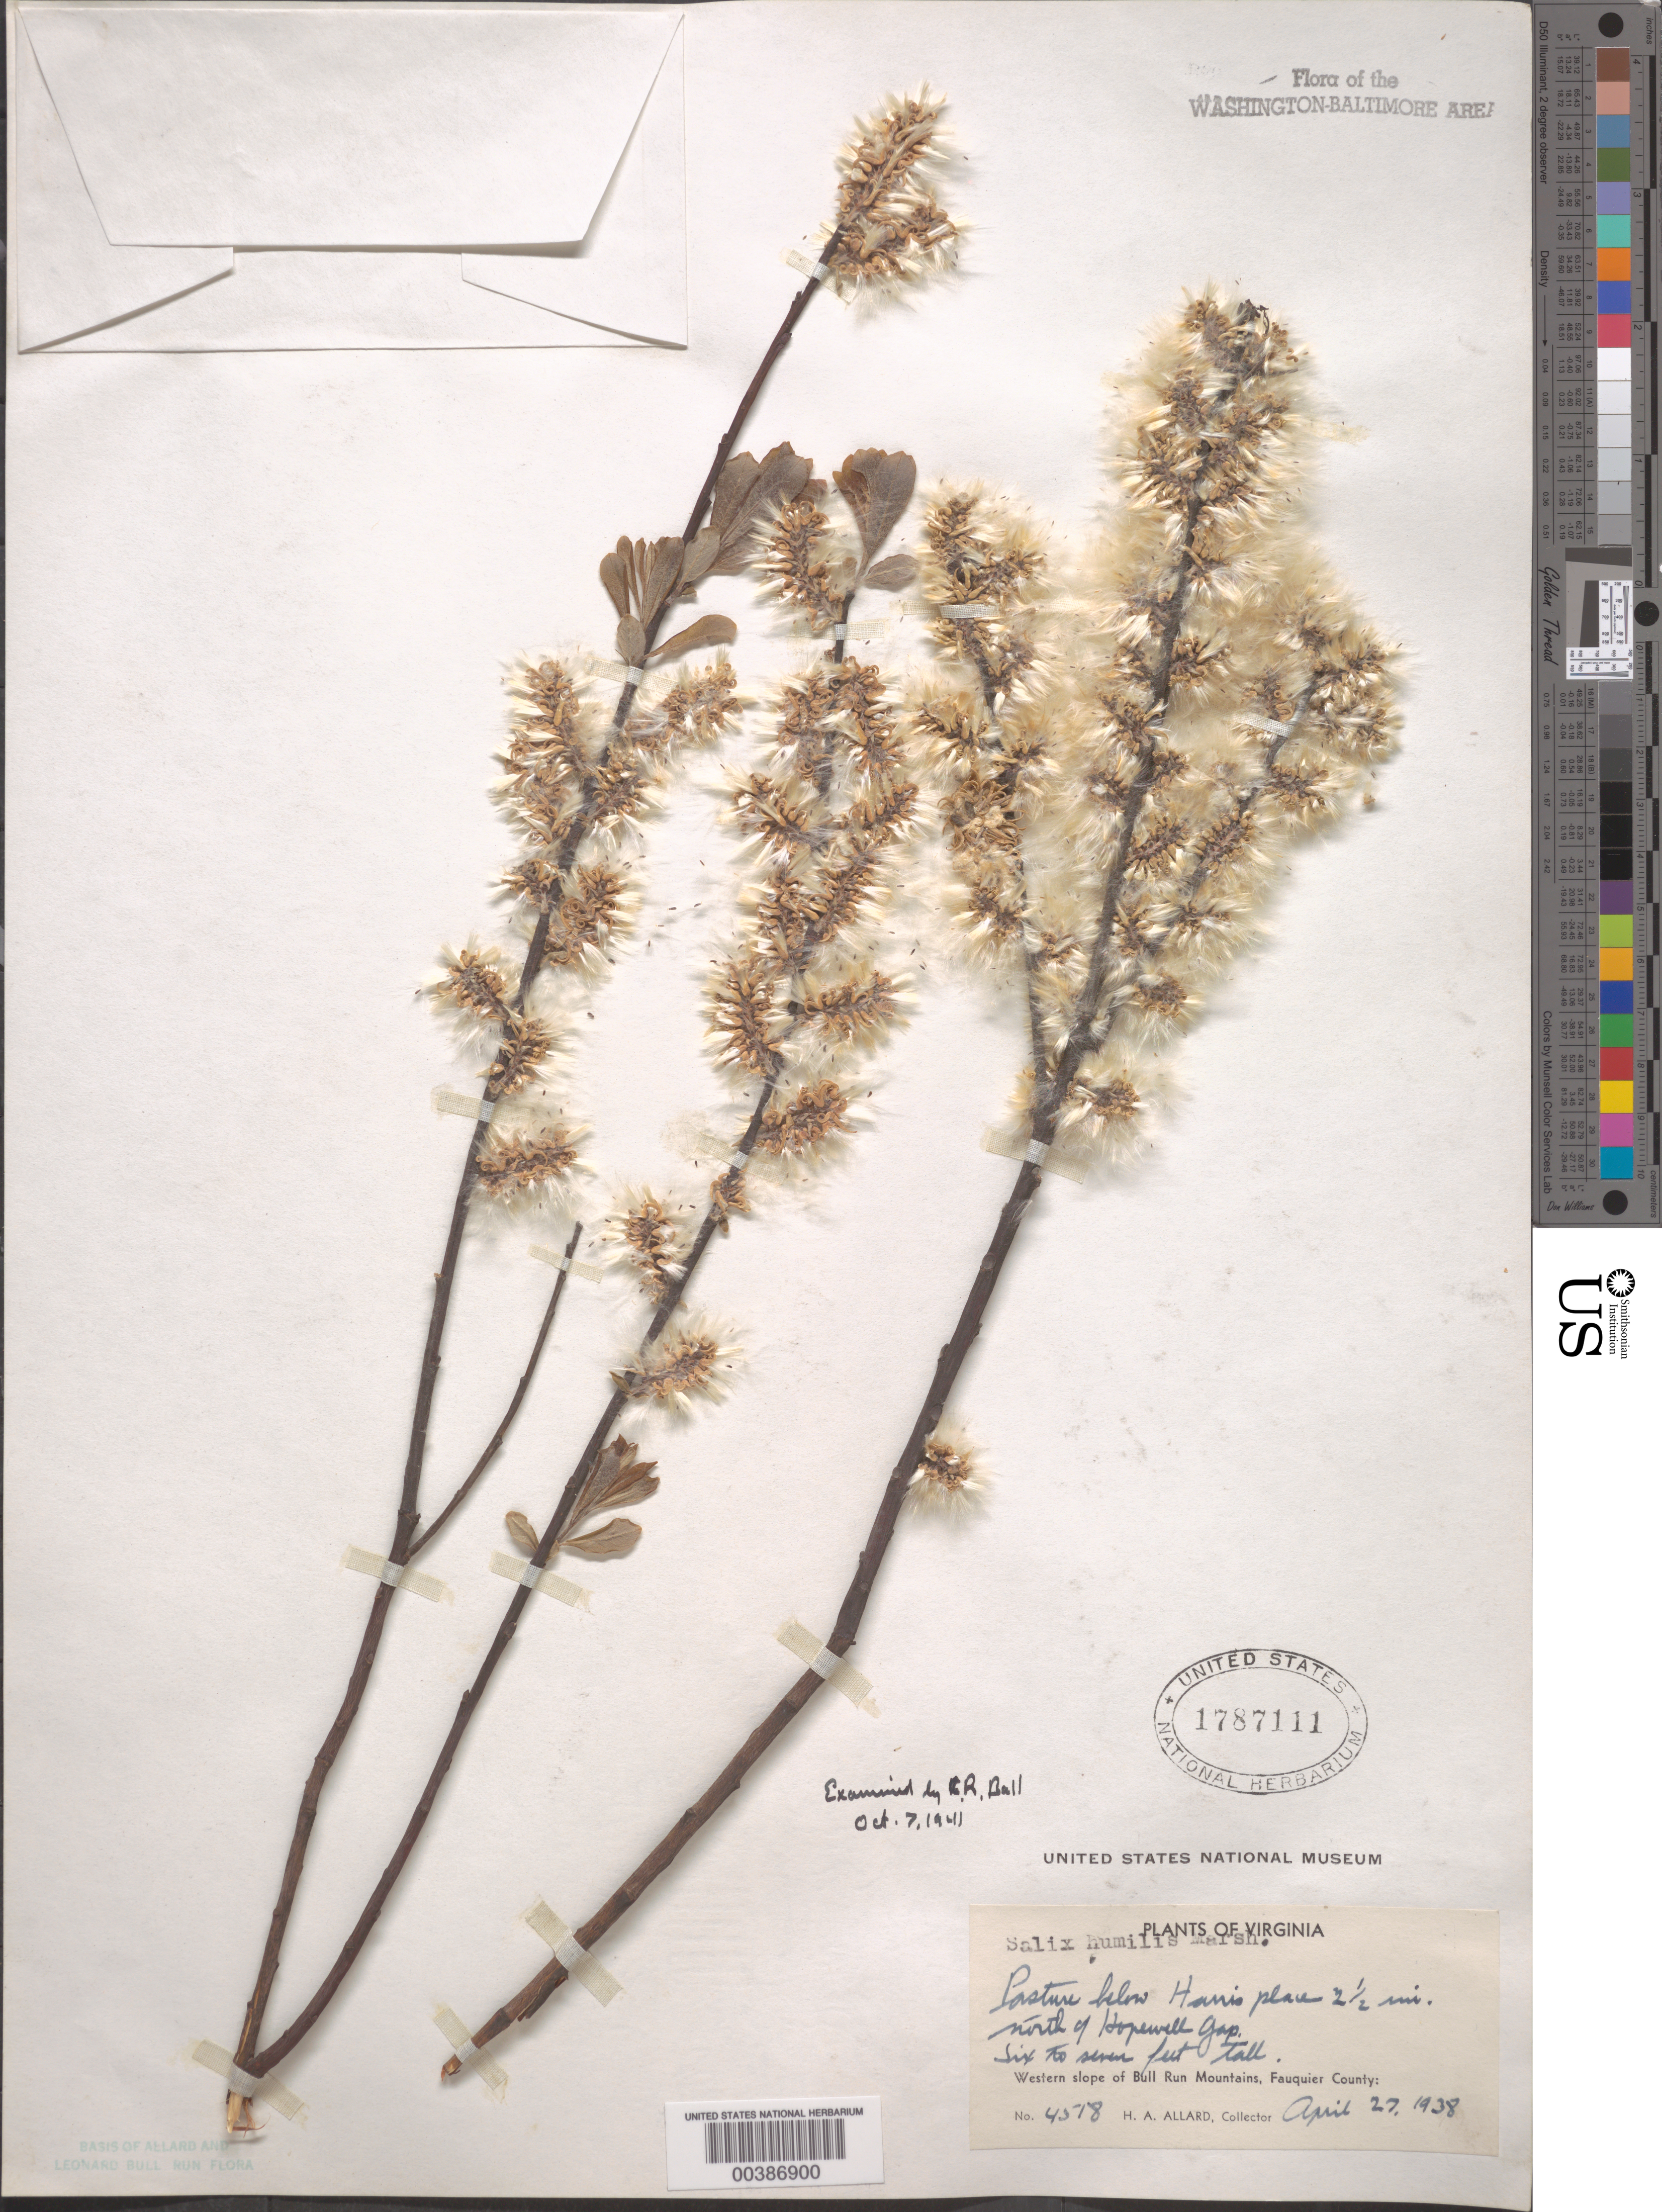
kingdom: Plantae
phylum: Tracheophyta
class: Magnoliopsida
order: Malpighiales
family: Salicaceae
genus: Salix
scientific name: Salix humilis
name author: Marshall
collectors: H. A. Allard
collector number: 4518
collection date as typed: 27 Apr 1938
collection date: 1938-04-27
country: United States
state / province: Virginia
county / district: Fauquier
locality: North of Hopewell Gap, below Harris place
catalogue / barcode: US 1787111